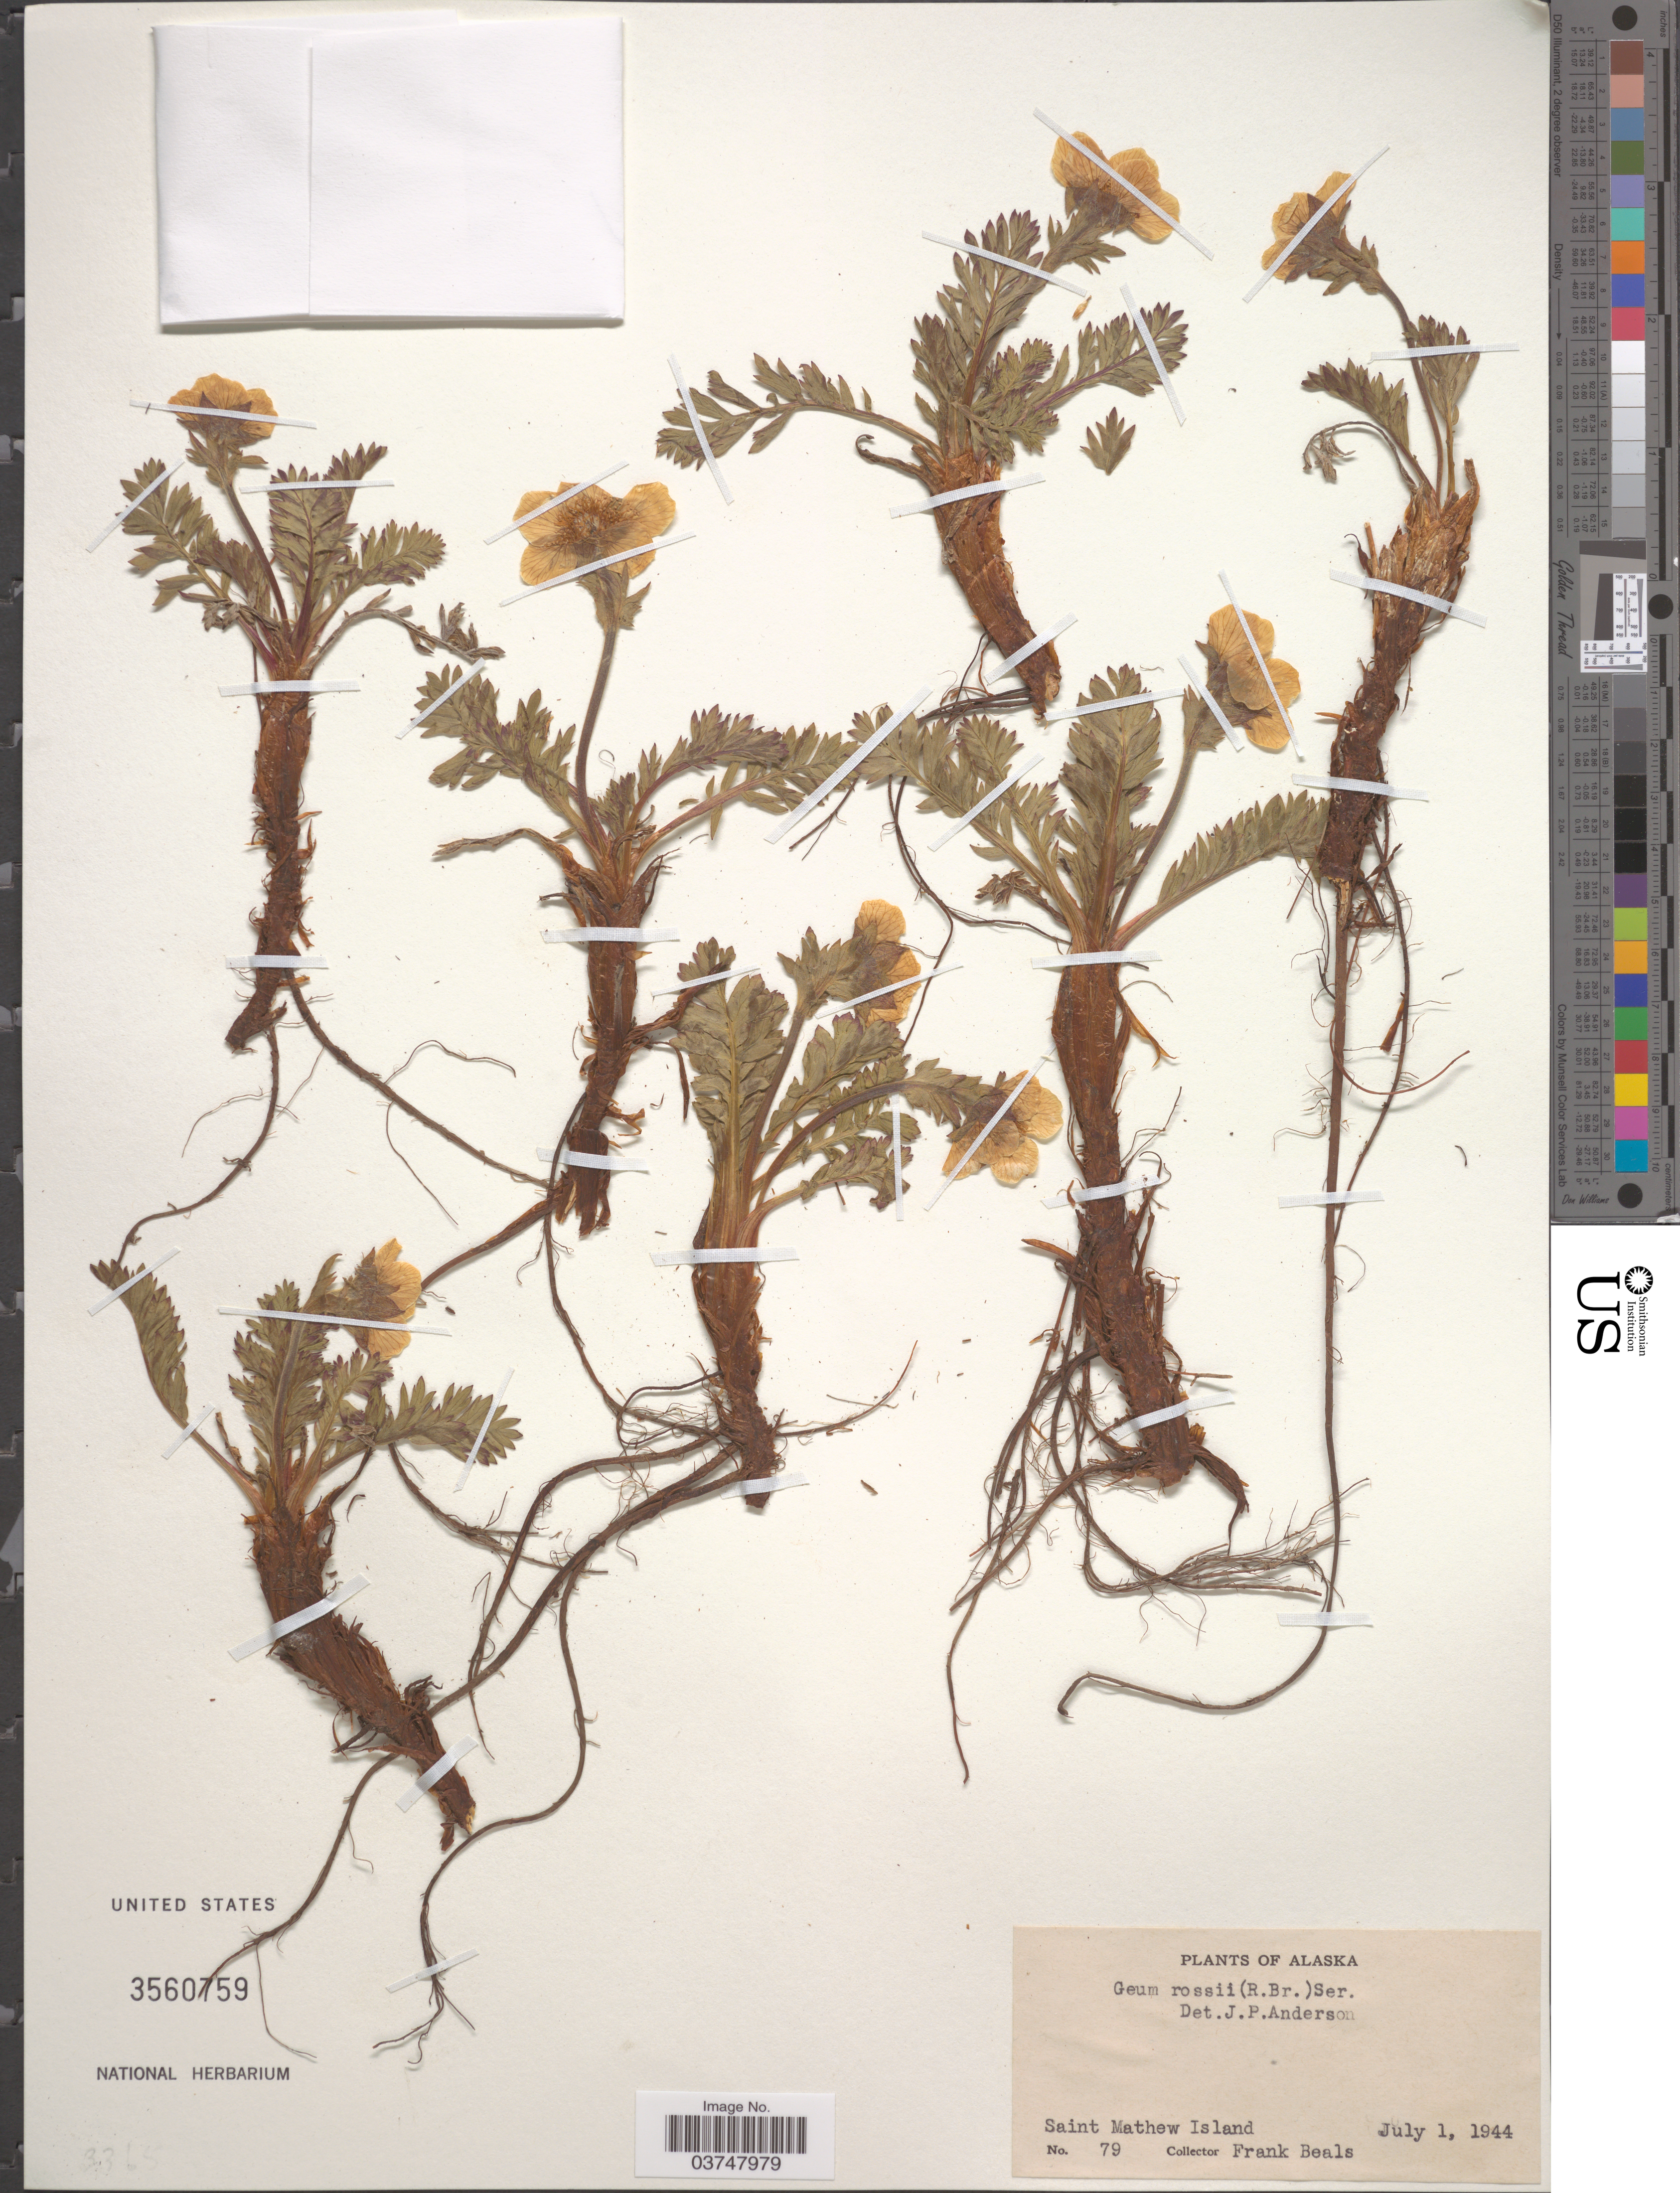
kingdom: Plantae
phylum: Tracheophyta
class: Magnoliopsida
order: Rosales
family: Rosaceae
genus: Geum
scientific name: Geum rossii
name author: (R. Br.) Ser.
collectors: F. Beals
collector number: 79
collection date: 1944-07-01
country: United States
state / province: Alaska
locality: Saint Mathew Island.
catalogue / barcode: US 3560759